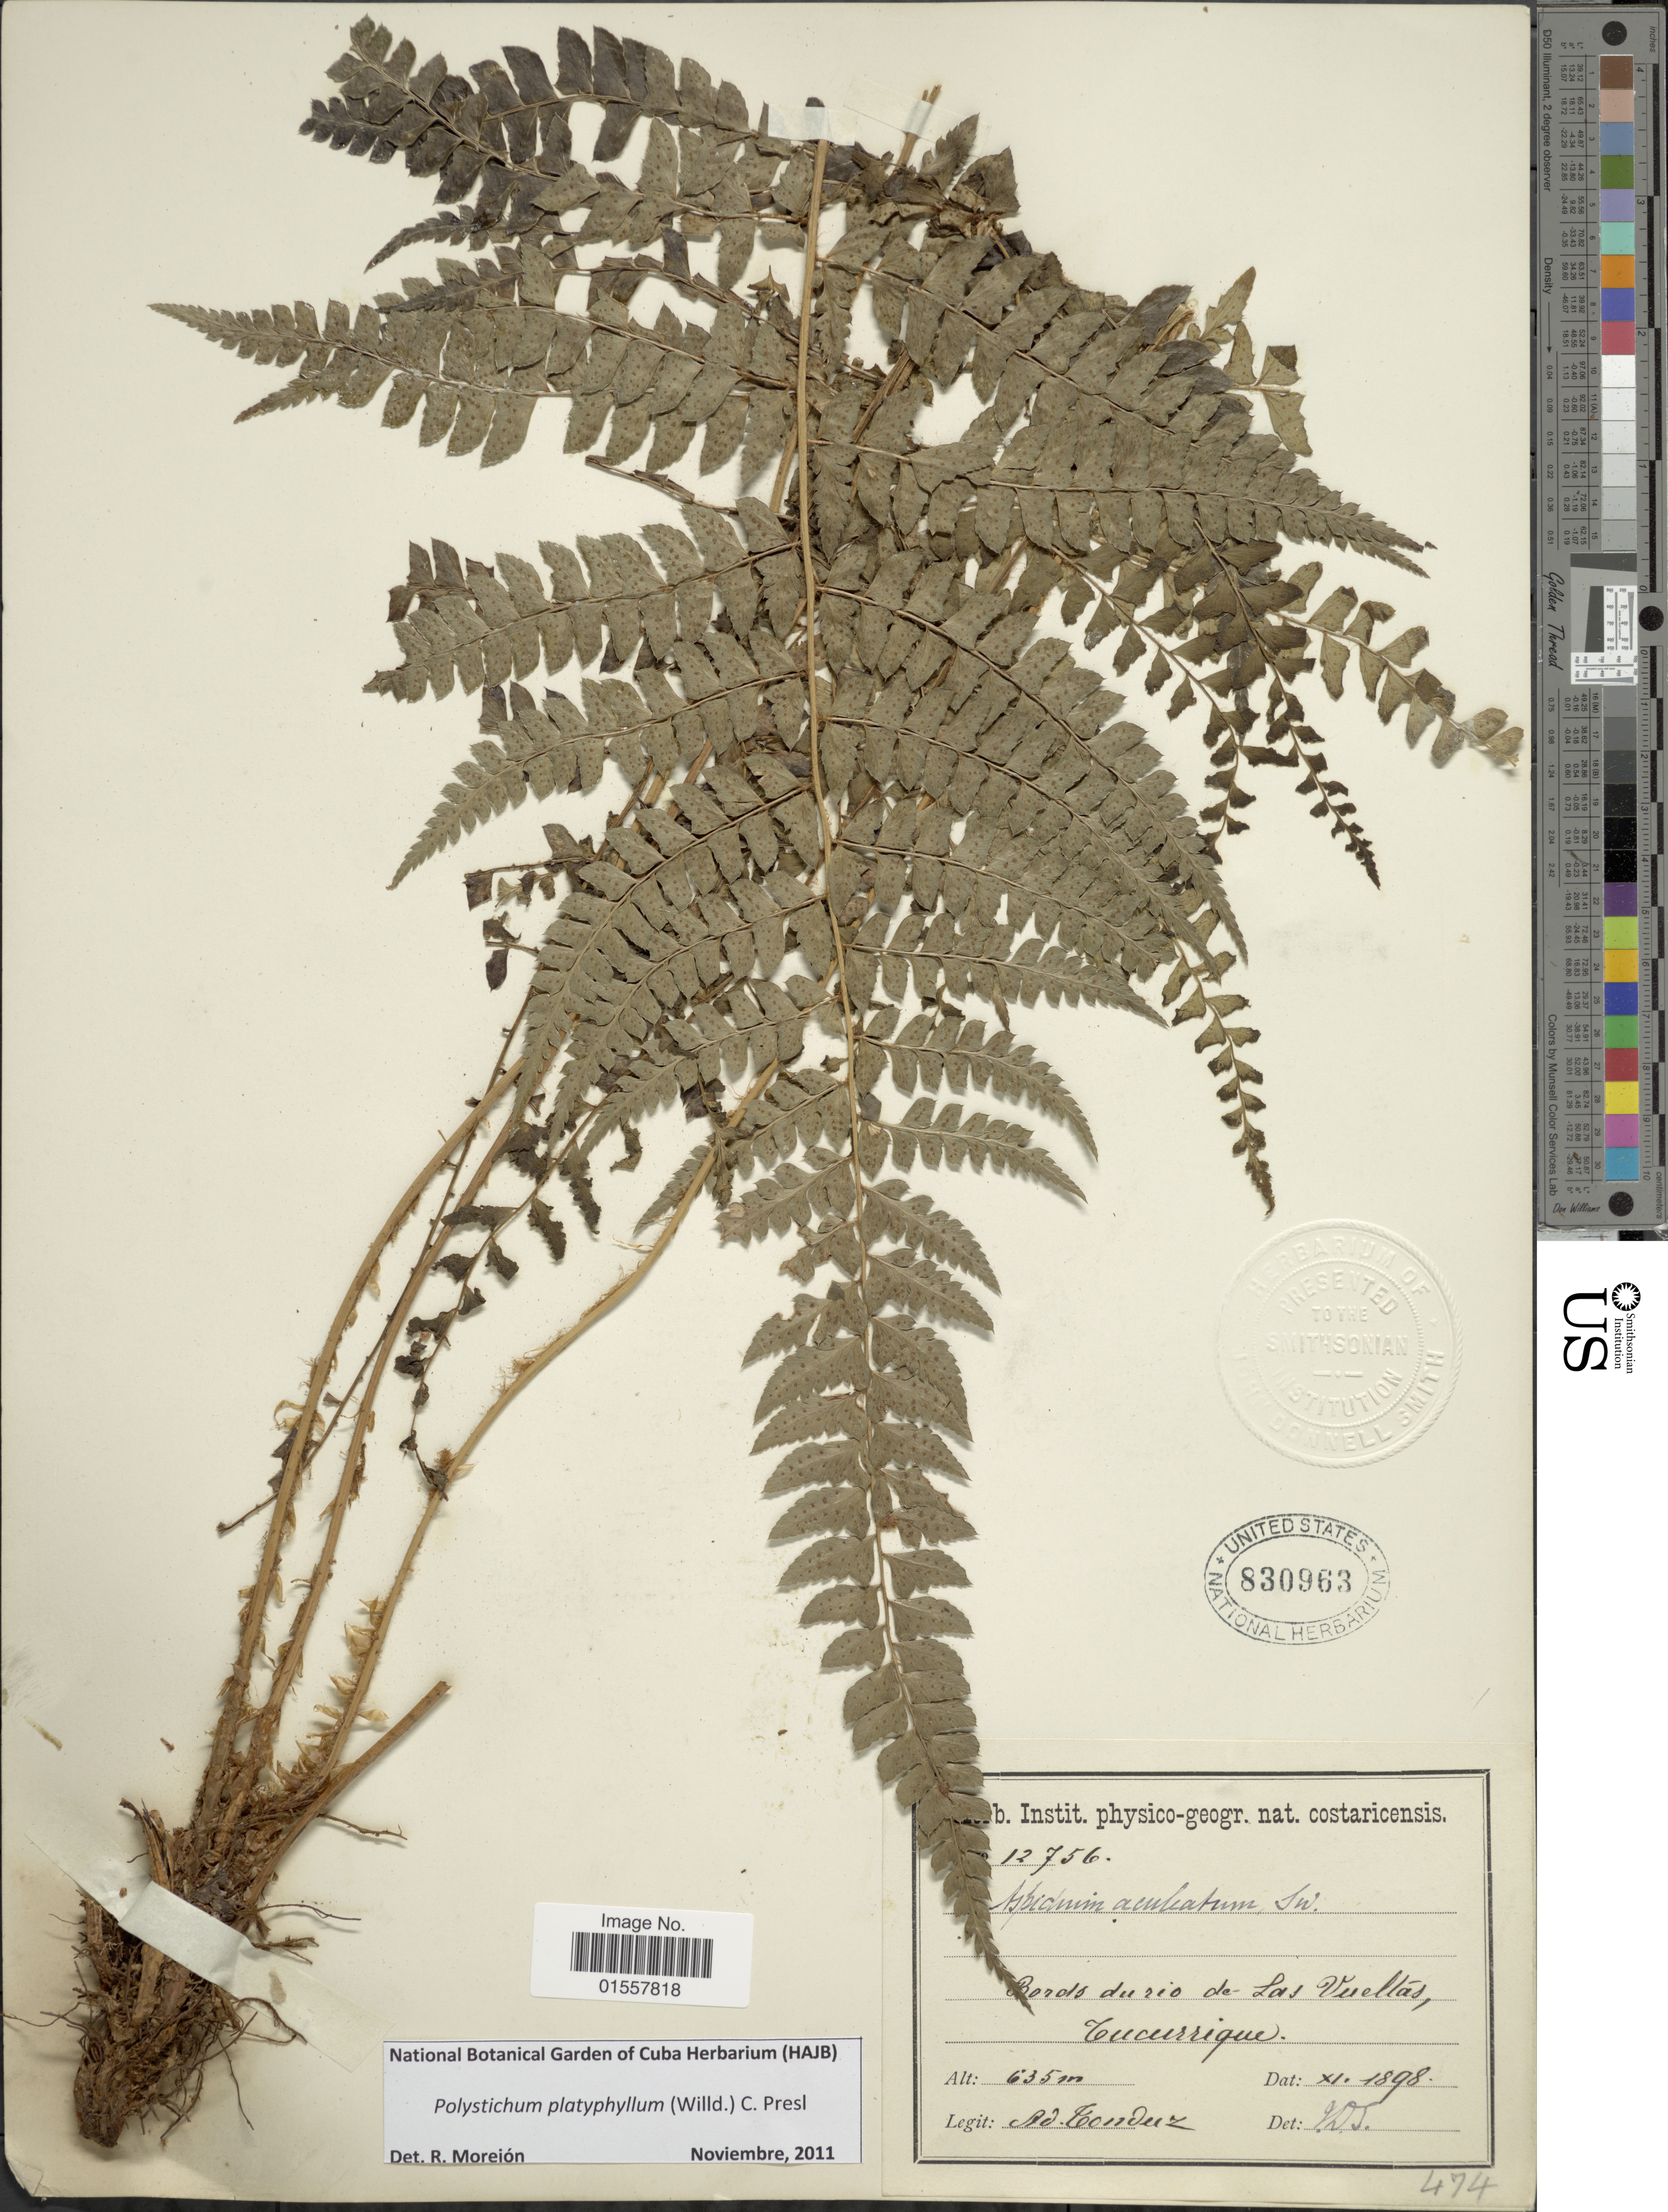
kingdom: Plantae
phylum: Tracheophyta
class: Polypodiopsida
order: Polypodiales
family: Dryopteridaceae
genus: Polystichum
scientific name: Polystichum platyphyllum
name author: (Willd.) C. Presl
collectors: A. Tonduz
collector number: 12756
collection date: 1898-11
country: Costa Rica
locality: Bords du rio de Las Vueltas, Tucurrique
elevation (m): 635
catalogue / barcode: US 830963